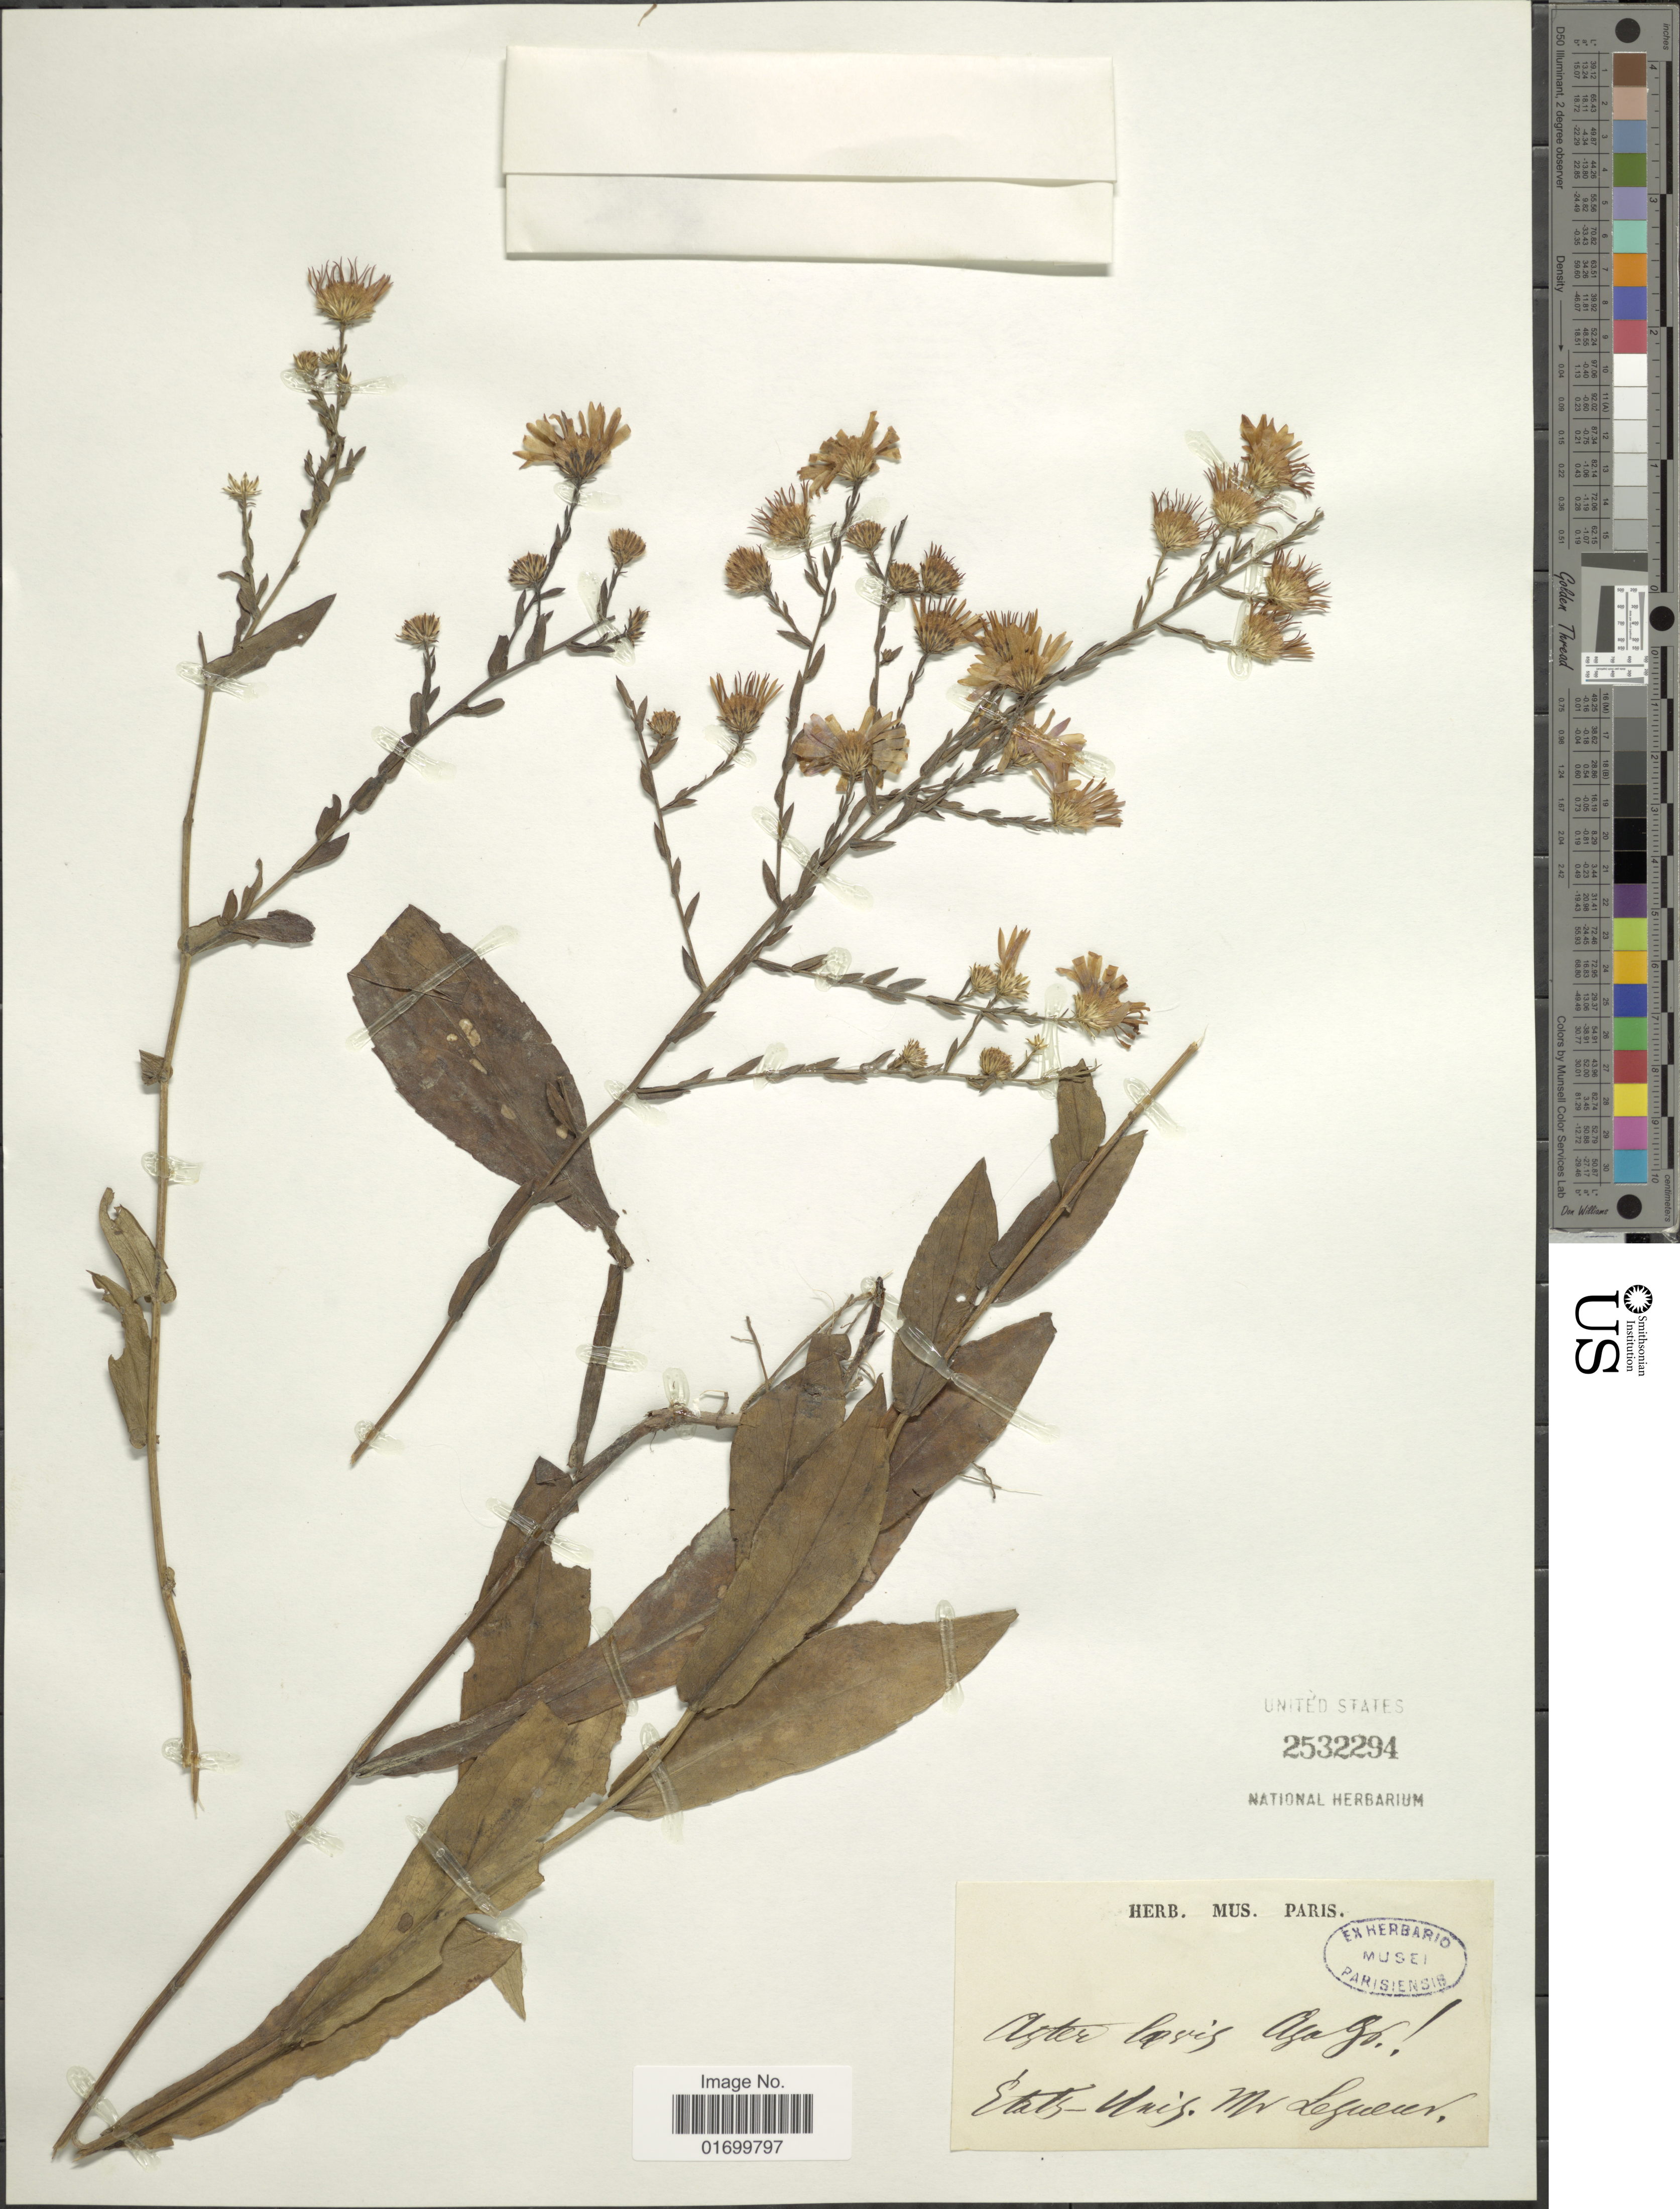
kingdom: Plantae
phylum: Tracheophyta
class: Magnoliopsida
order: Asterales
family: Asteraceae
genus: Symphyotrichum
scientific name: Symphyotrichum laeve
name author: (L.) Á. Löve & D. Löve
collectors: M. Lesueur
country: United States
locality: Etats-Unis.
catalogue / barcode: US 2532294